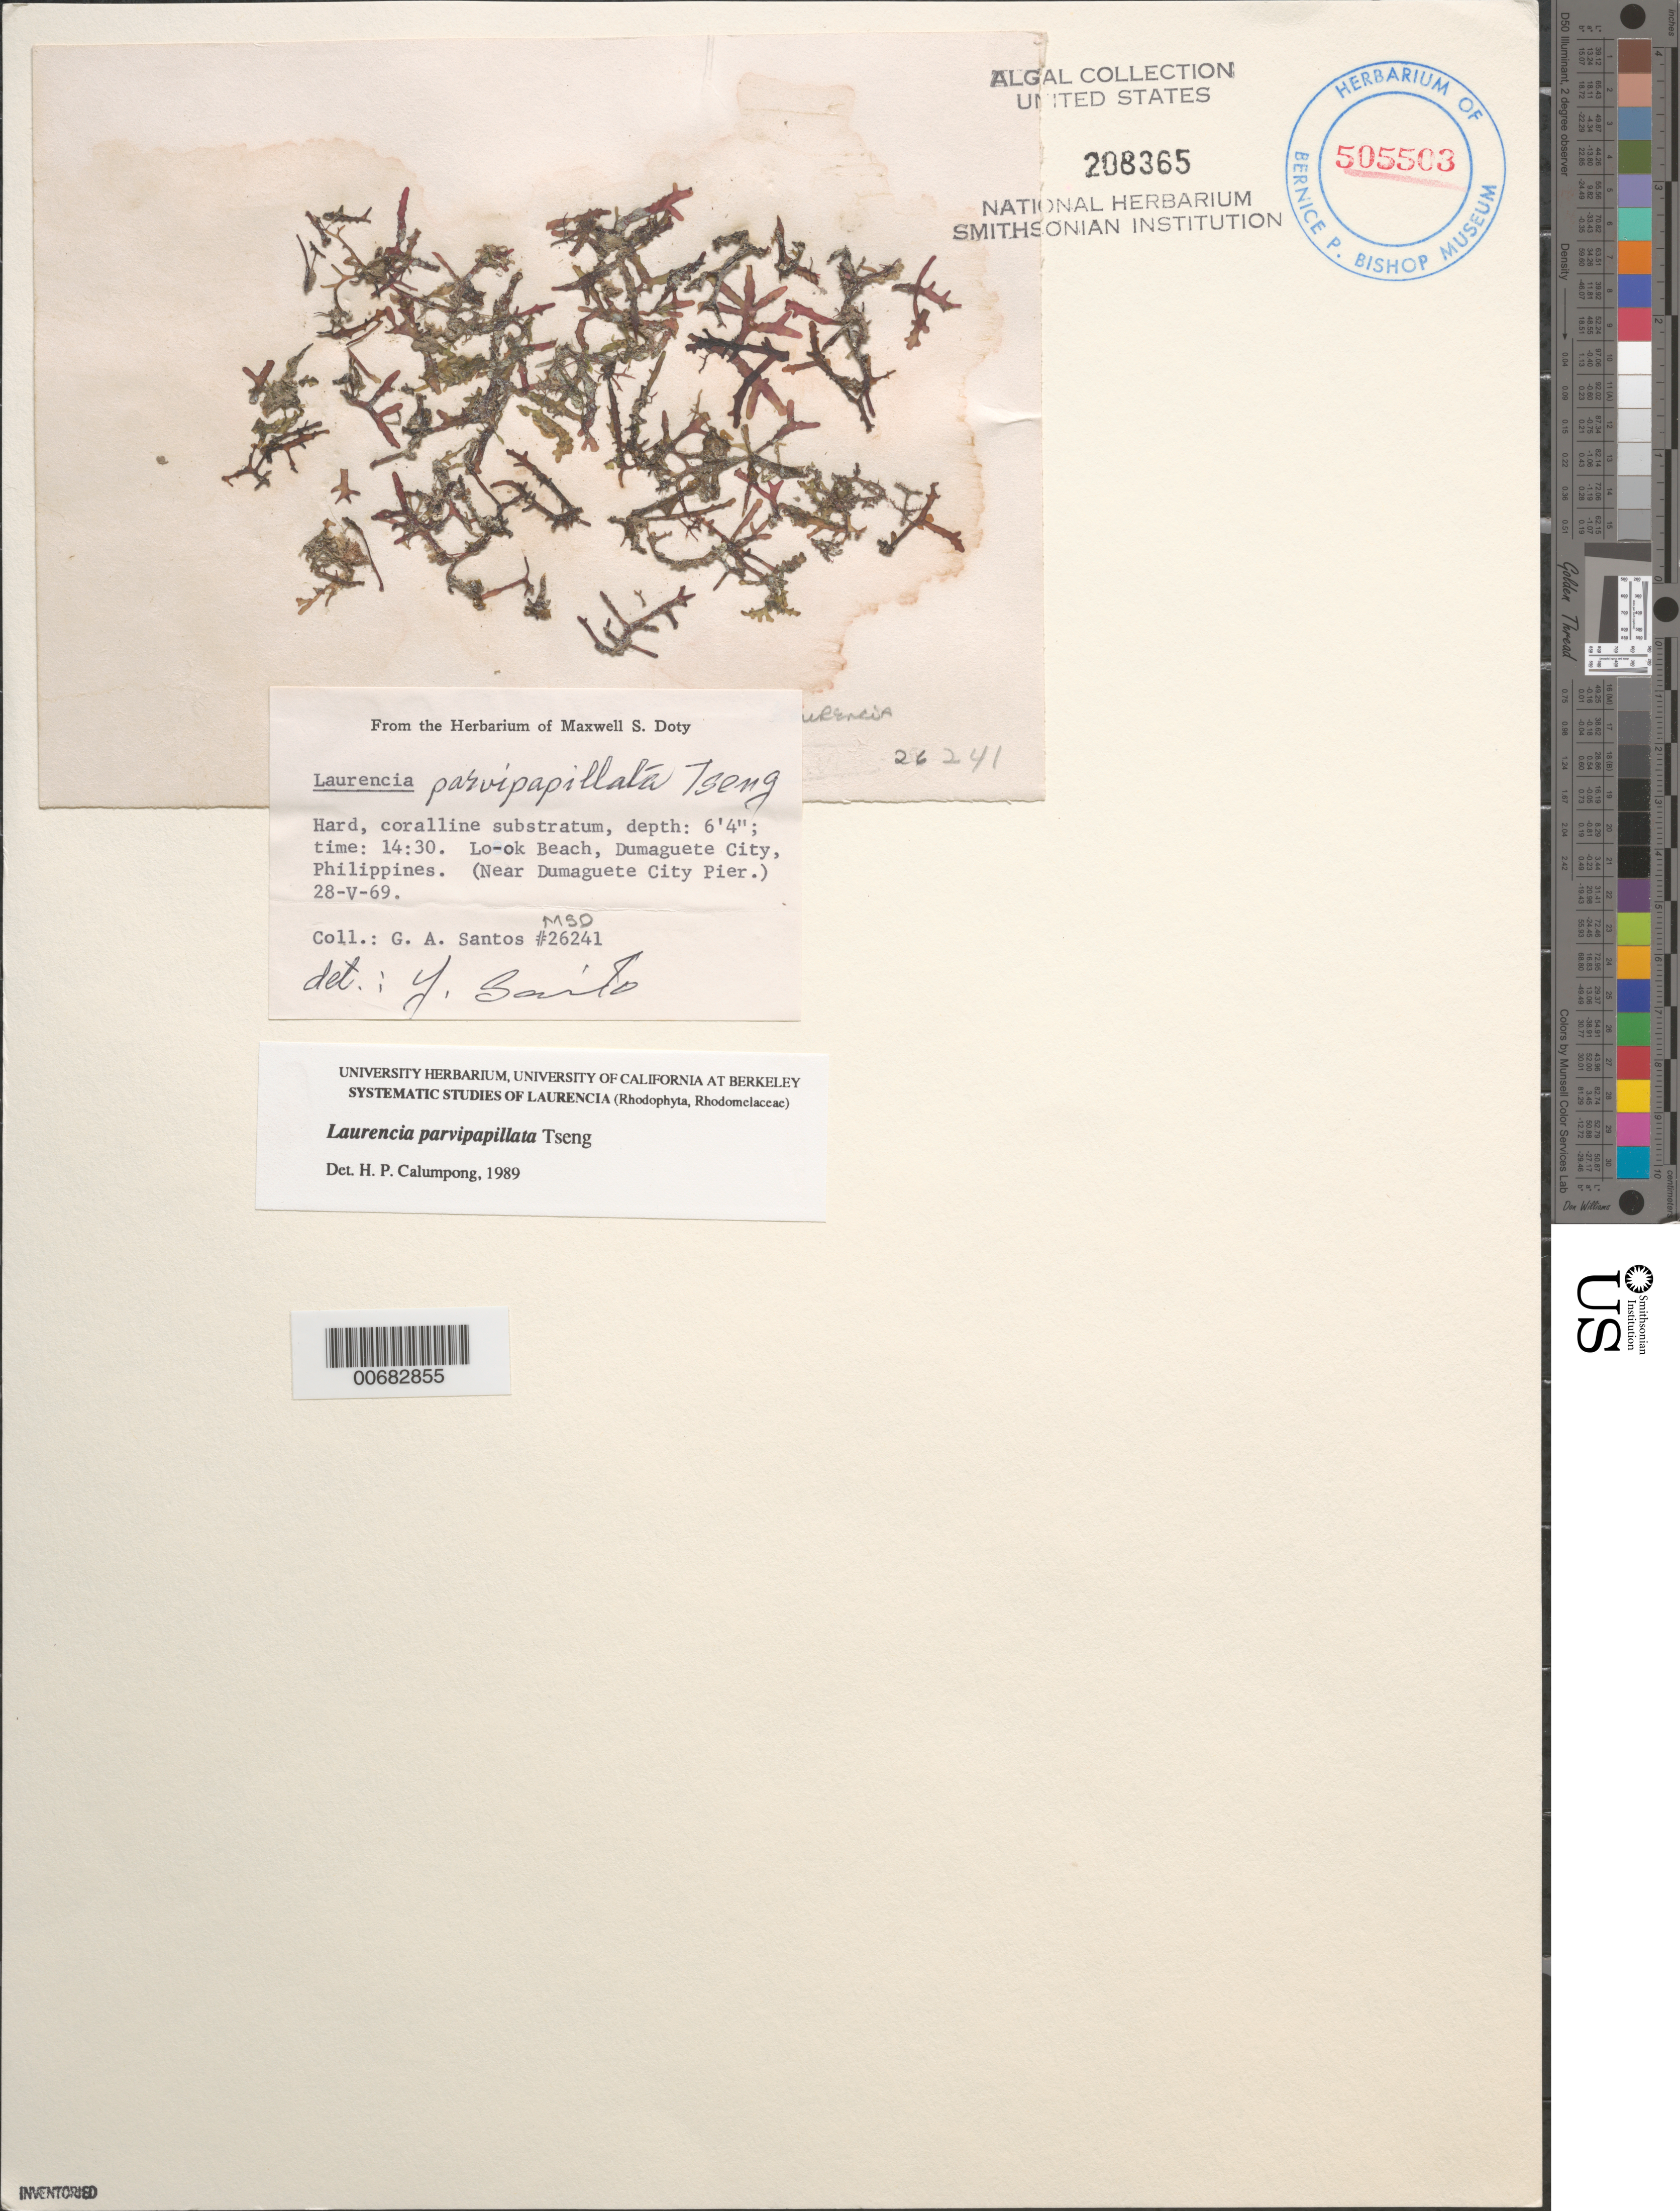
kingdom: Plantae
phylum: Rhodophyta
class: Florideophyceae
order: Ceramiales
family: Rhodomelaceae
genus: Chondrophycus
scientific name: Chondrophycus parvipapillatus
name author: (C.K. Tseng) Garbary & J.T. Harper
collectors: G. Santos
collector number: MSD 26241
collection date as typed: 28 May 1969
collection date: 1969-05-28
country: Philippines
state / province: Central Visayas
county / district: Negros Oriental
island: Negros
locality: Lo-ok Beach, Dumaguete City, near Dumaguete City Pier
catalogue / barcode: US 208365